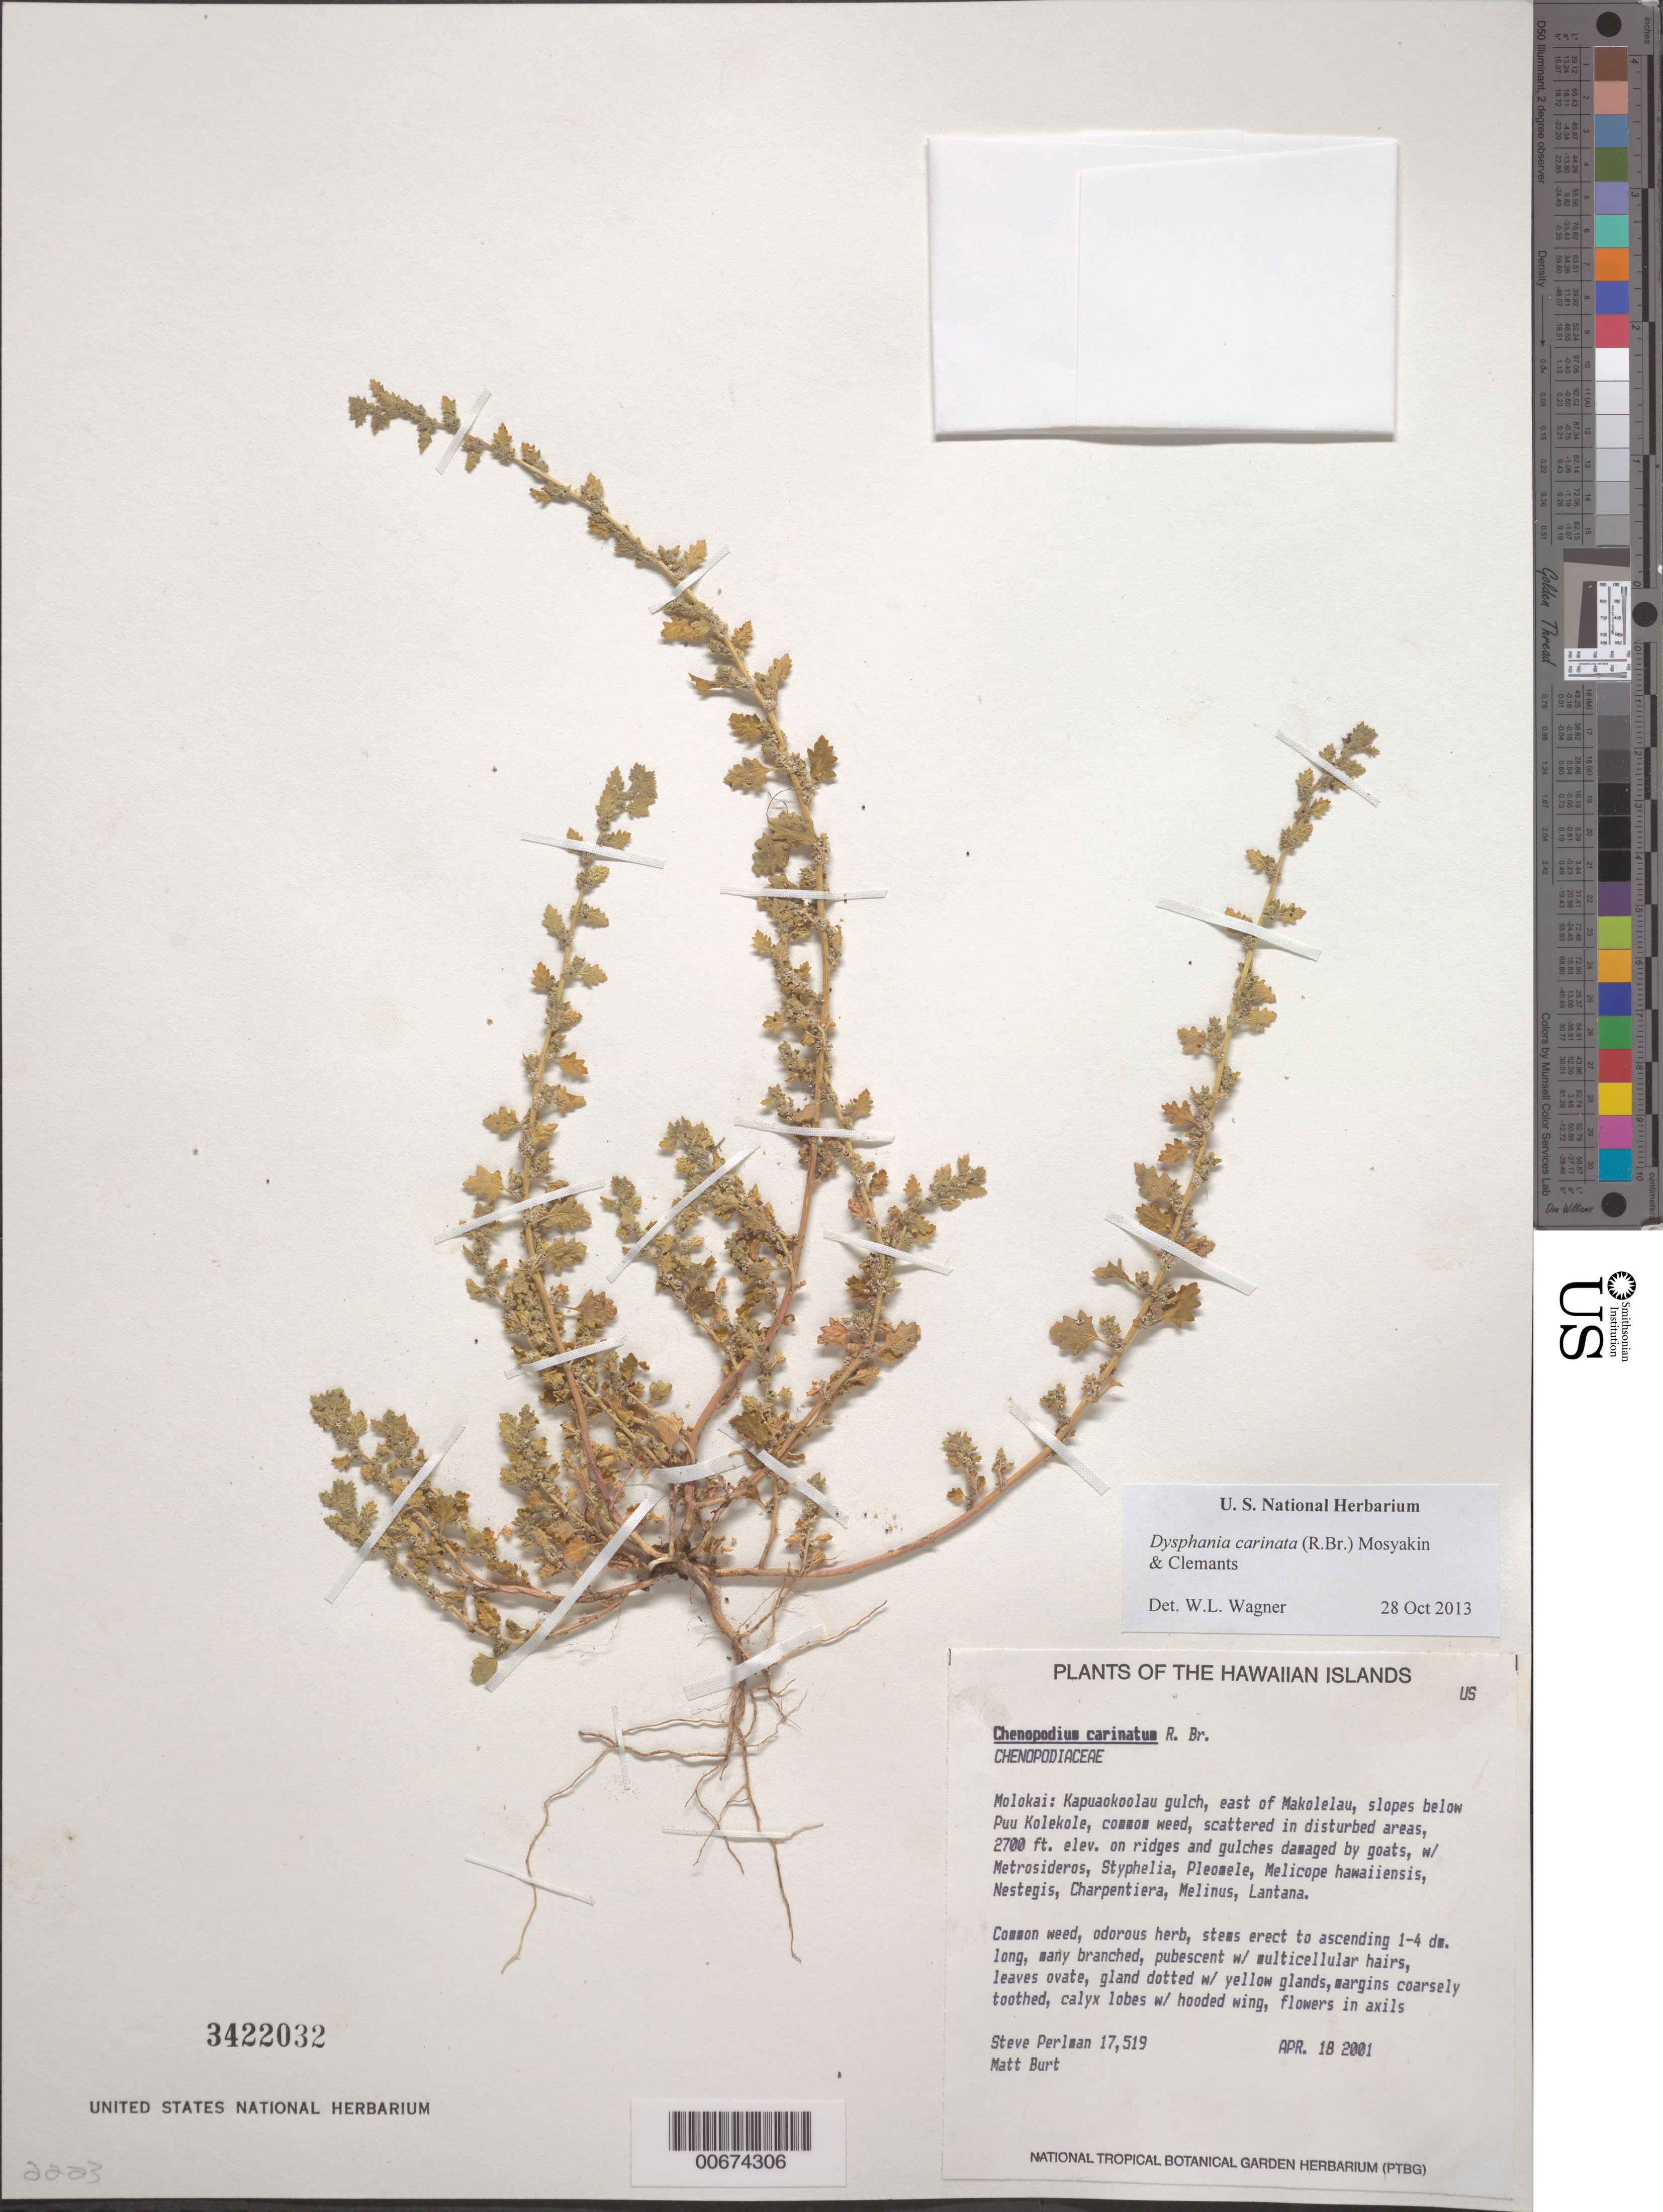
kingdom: Plantae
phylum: Tracheophyta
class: Magnoliopsida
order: Caryophyllales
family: Amaranthaceae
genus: Dysphania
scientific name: Dysphania carinata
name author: (R. Br.) Mosyakin & Clemants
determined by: Wagner, W. L., (BOT), Smithsonian Institution - National Museum of Natural History (UNITED STATES)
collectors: S. P. Perlman & M. Burt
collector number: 17519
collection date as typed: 18 Apr 2001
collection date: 2001-04-18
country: United States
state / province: Hawaii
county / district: Maui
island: Moloka'i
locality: east of Makolelau gulch, Kapuaokoolau gulch, slopes below Puu Kolekole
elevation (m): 823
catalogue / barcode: US 3422032